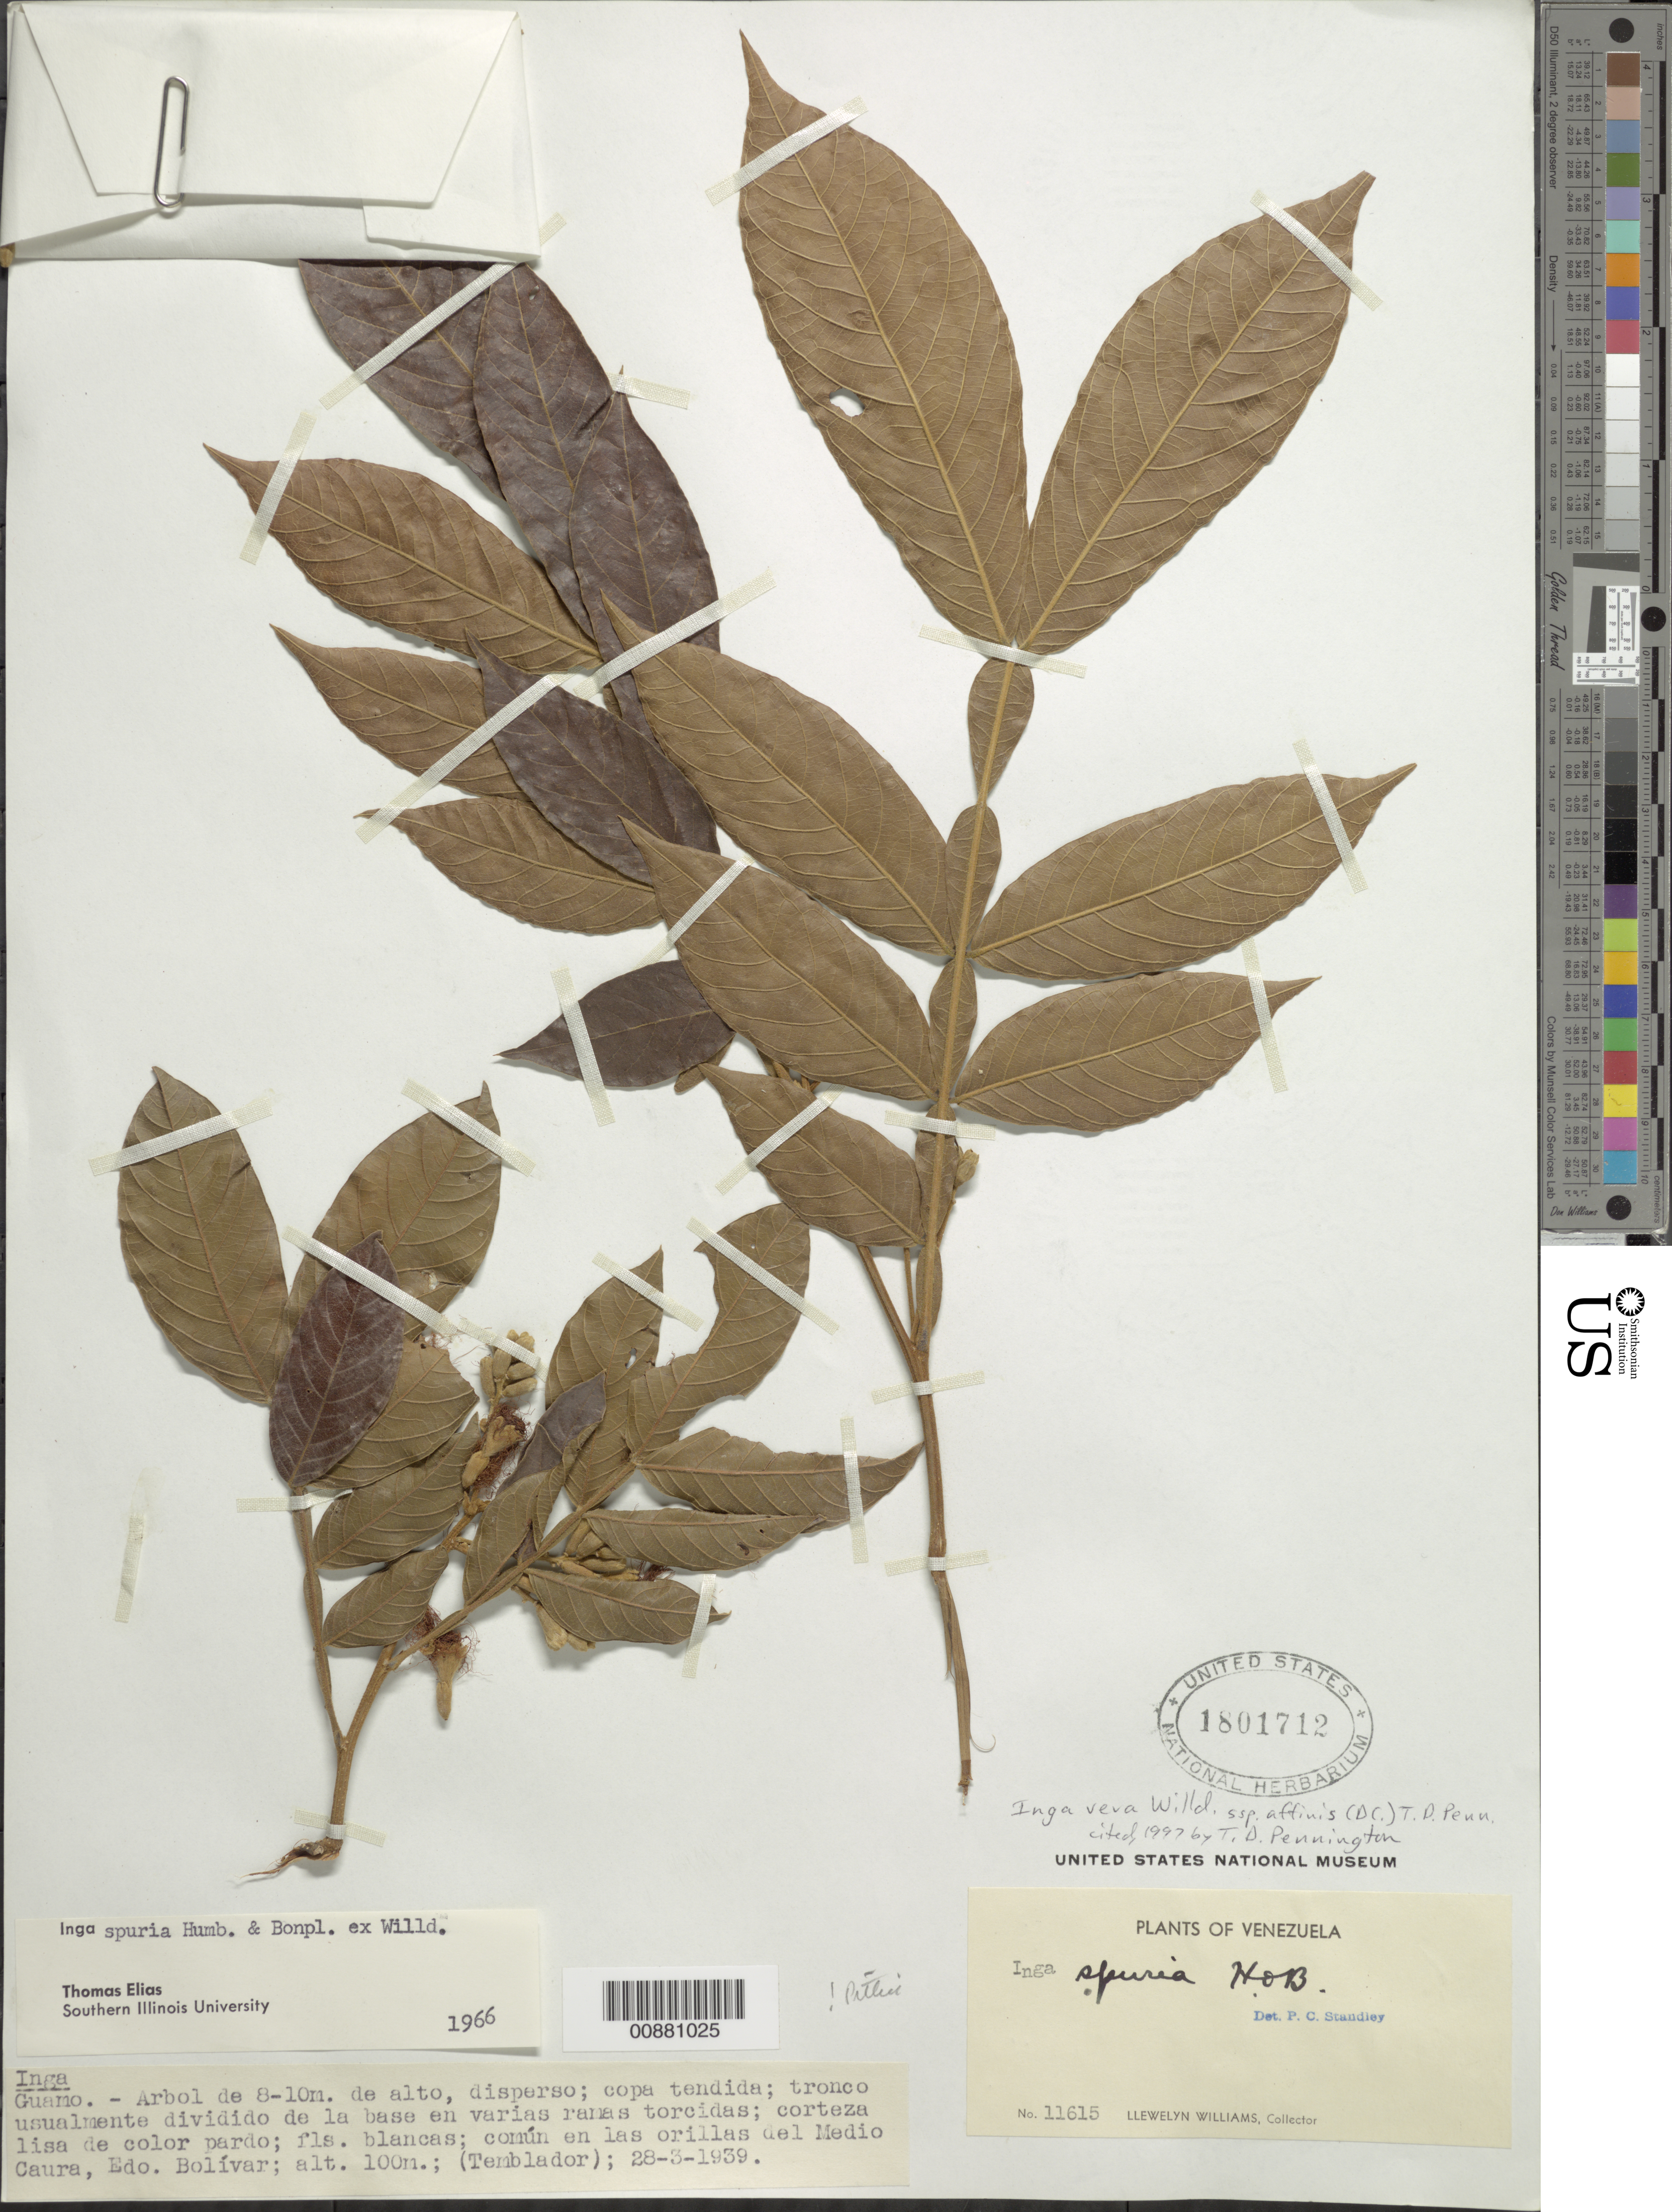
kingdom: Plantae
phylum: Tracheophyta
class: Magnoliopsida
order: Fabales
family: Fabaceae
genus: Inga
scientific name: Inga vera subsp. affinis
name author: (DC.) T.D. Penn.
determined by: Pennington, T. D., (K)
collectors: Ll. Williams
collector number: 11615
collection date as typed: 28-Mar-39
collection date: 1939-03-28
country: Venezuela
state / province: Bolívar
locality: Medio Caura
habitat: Orillas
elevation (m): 100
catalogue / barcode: US 1801712